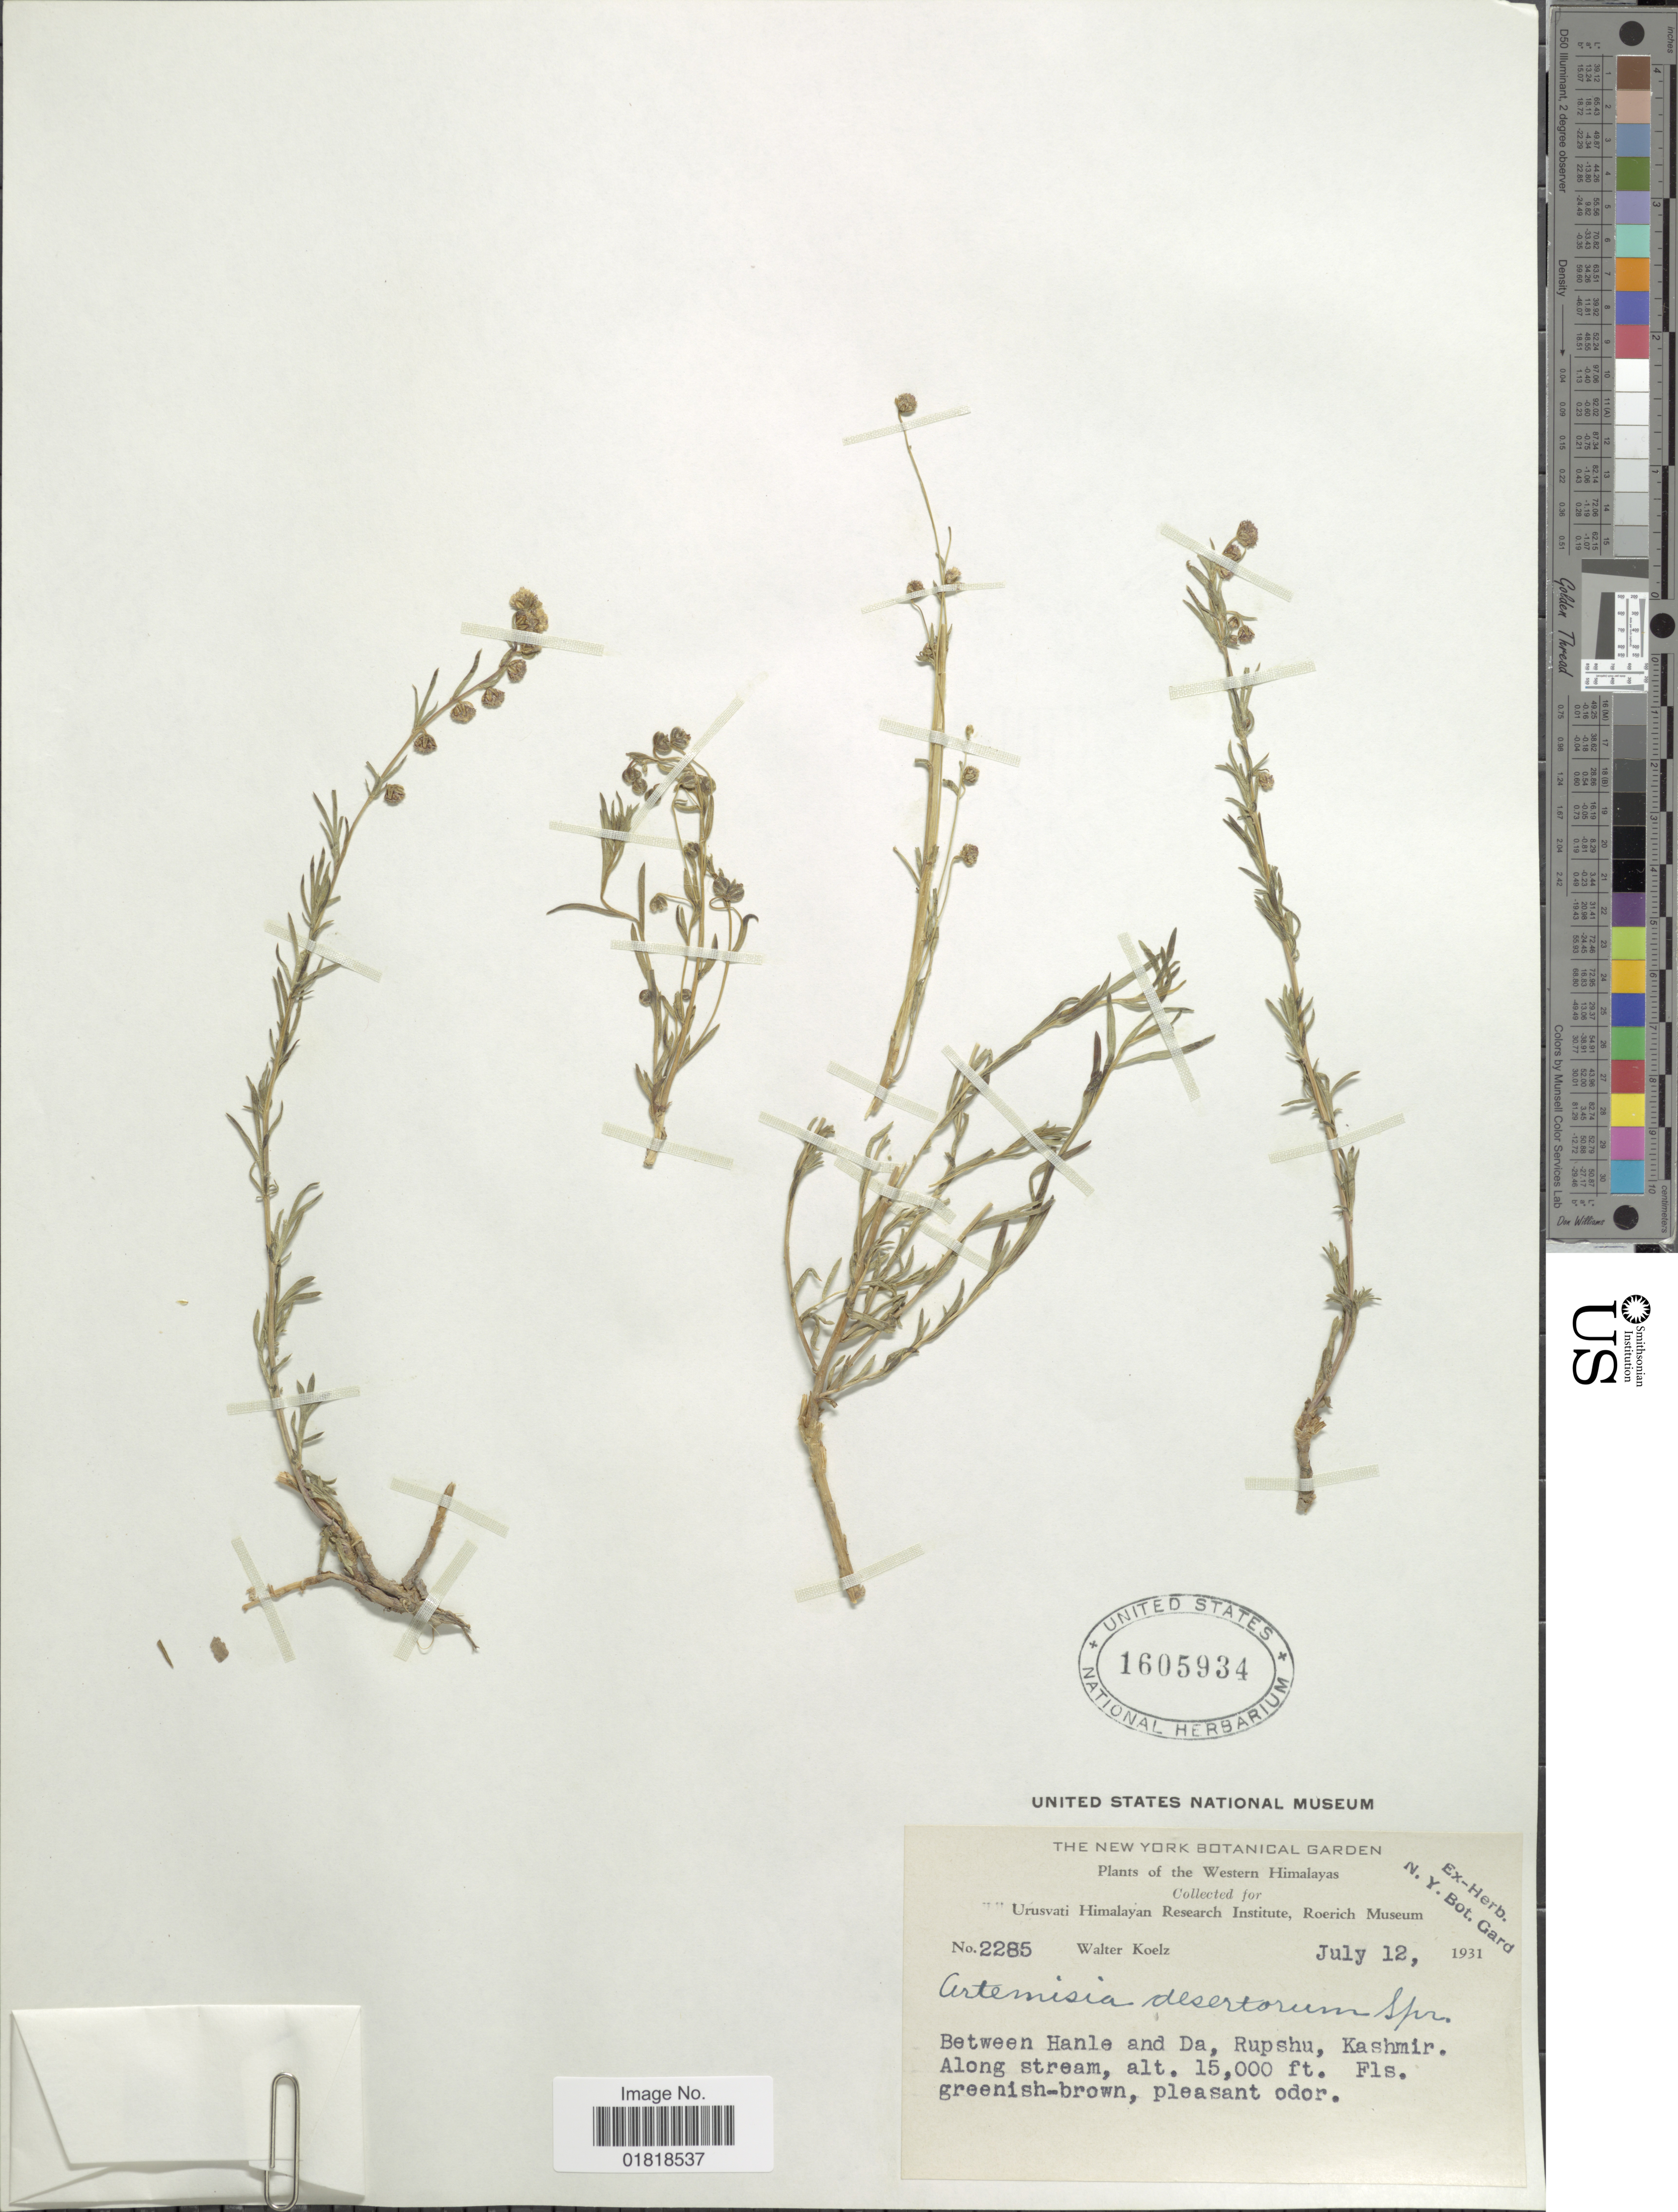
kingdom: Plantae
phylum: Tracheophyta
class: Magnoliopsida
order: Asterales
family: Asteraceae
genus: Artemisia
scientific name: Artemisia desertorum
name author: Spreng.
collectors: W. N. Koelz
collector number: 2285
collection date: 1931-07-12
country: India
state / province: Jammu and Kashmir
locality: Western Himalaya, between Hanle and Da, Rupshu, Kashmir, along stream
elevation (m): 4572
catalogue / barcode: US 1605934